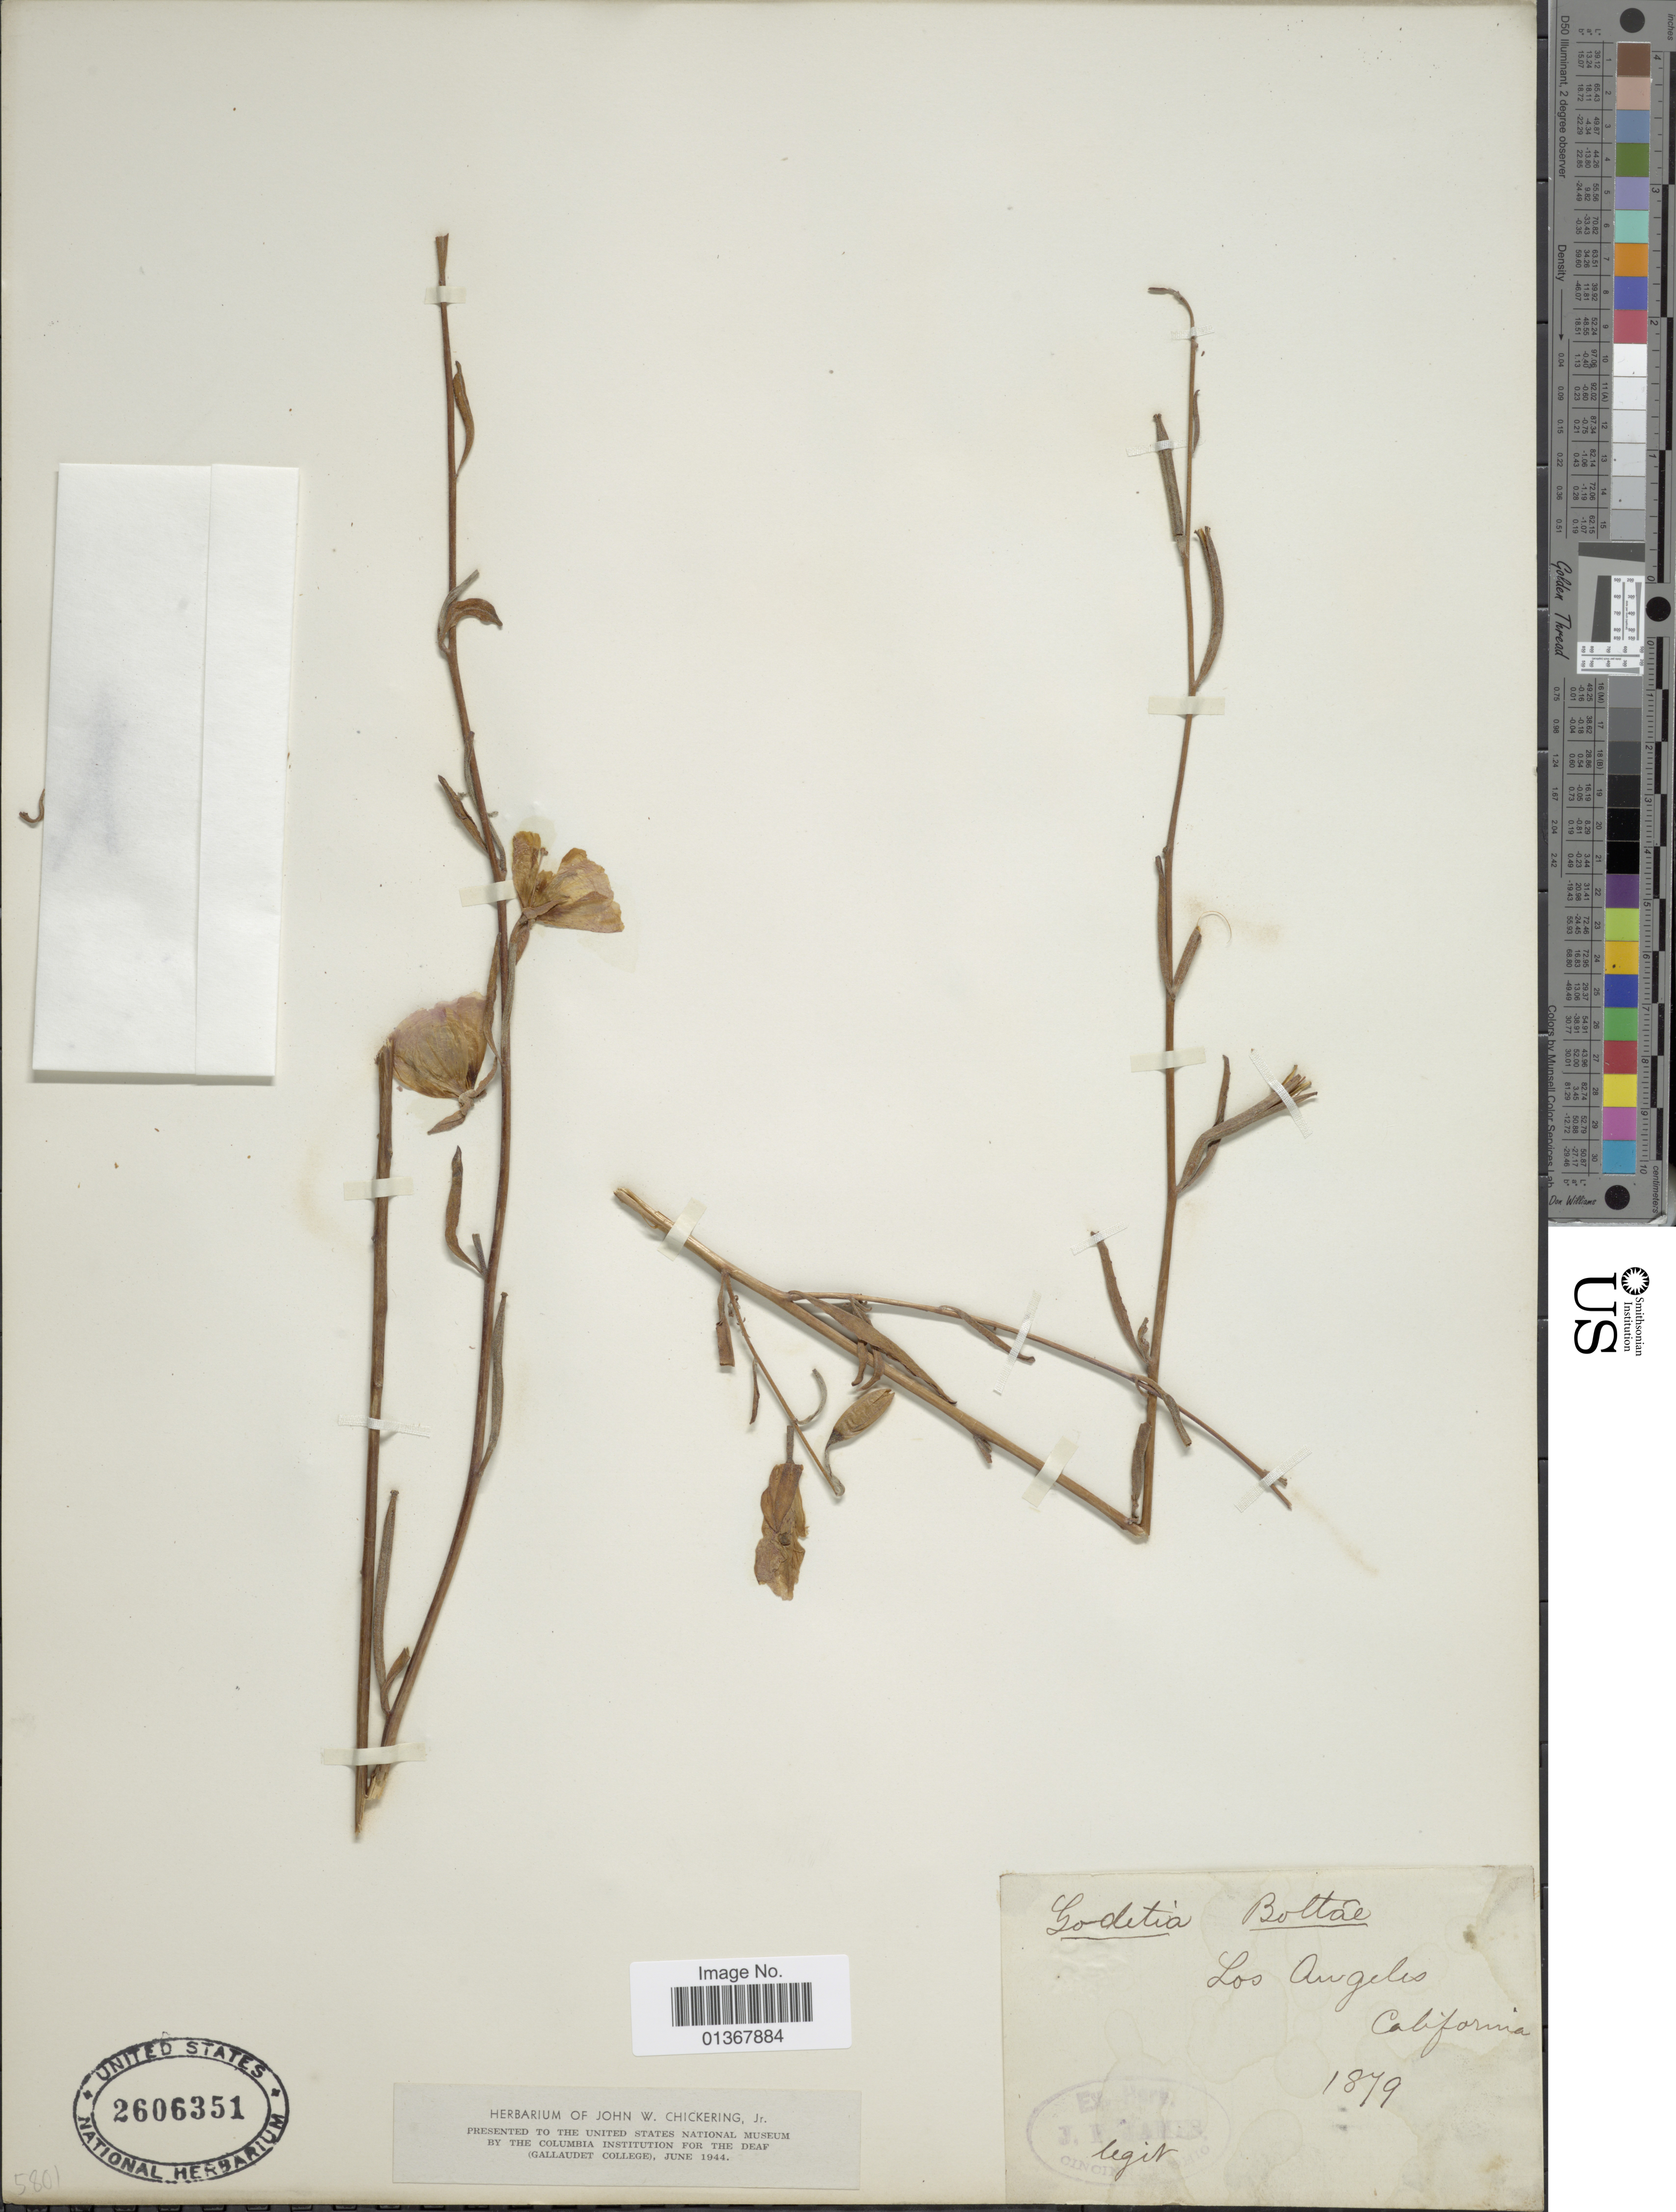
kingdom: Plantae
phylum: Tracheophyta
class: Magnoliopsida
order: Myrtales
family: Onagraceae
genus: Clarkia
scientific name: Clarkia bottae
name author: (Spach) F. H. Lewis & M.E. Lewis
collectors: Ex herb. John W. Chickering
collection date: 1879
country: United States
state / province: California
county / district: Los Angeles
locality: Los Angeles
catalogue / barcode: US 2606351